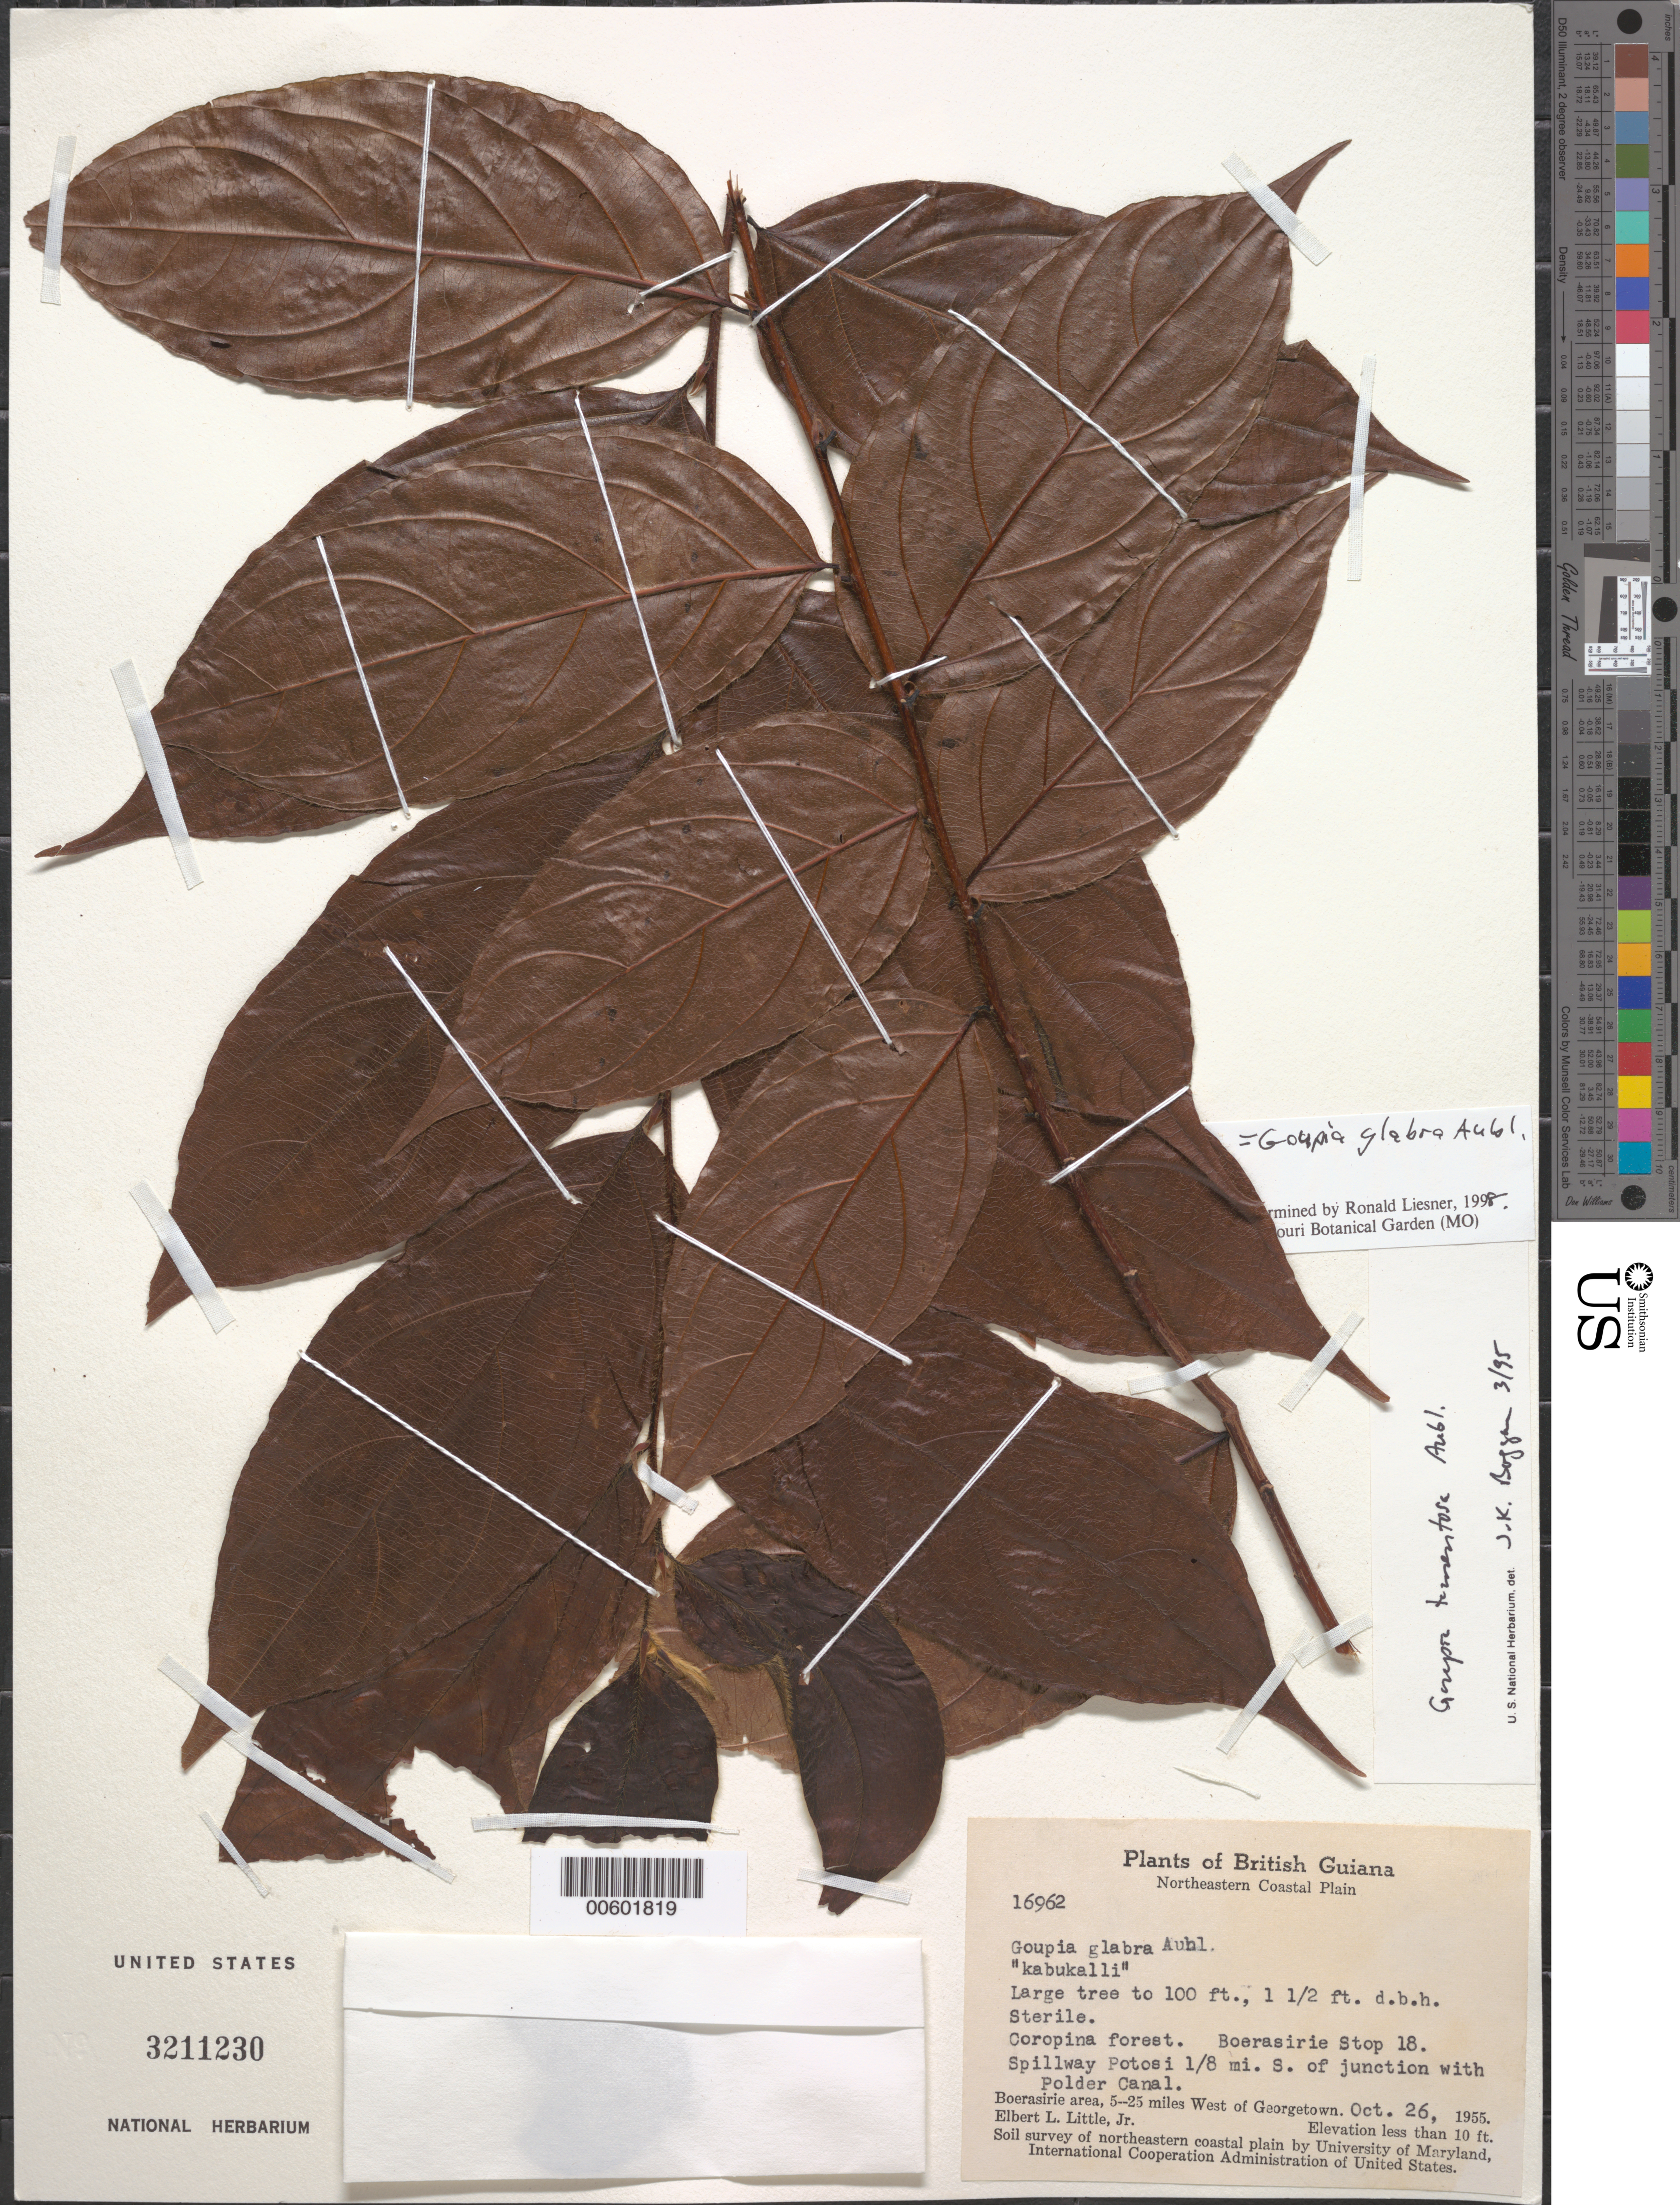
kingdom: Plantae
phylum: Tracheophyta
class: Magnoliopsida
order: Malpighiales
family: Goupiaceae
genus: Goupia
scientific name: Goupia glabra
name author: Aubl.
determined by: Liesner, R. L.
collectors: E. L. Little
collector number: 16962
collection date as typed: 26-Oct-55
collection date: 1955-10-26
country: Guyana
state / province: Essequibo Isl-W. Demerara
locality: Boerasirie area, 5-25 mi. W of Georgetown, Spillway Potosi, 1/8 mi. S of junct with Polder Canal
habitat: Coropina forest (evergreen mixed forest)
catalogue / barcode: US 3211230